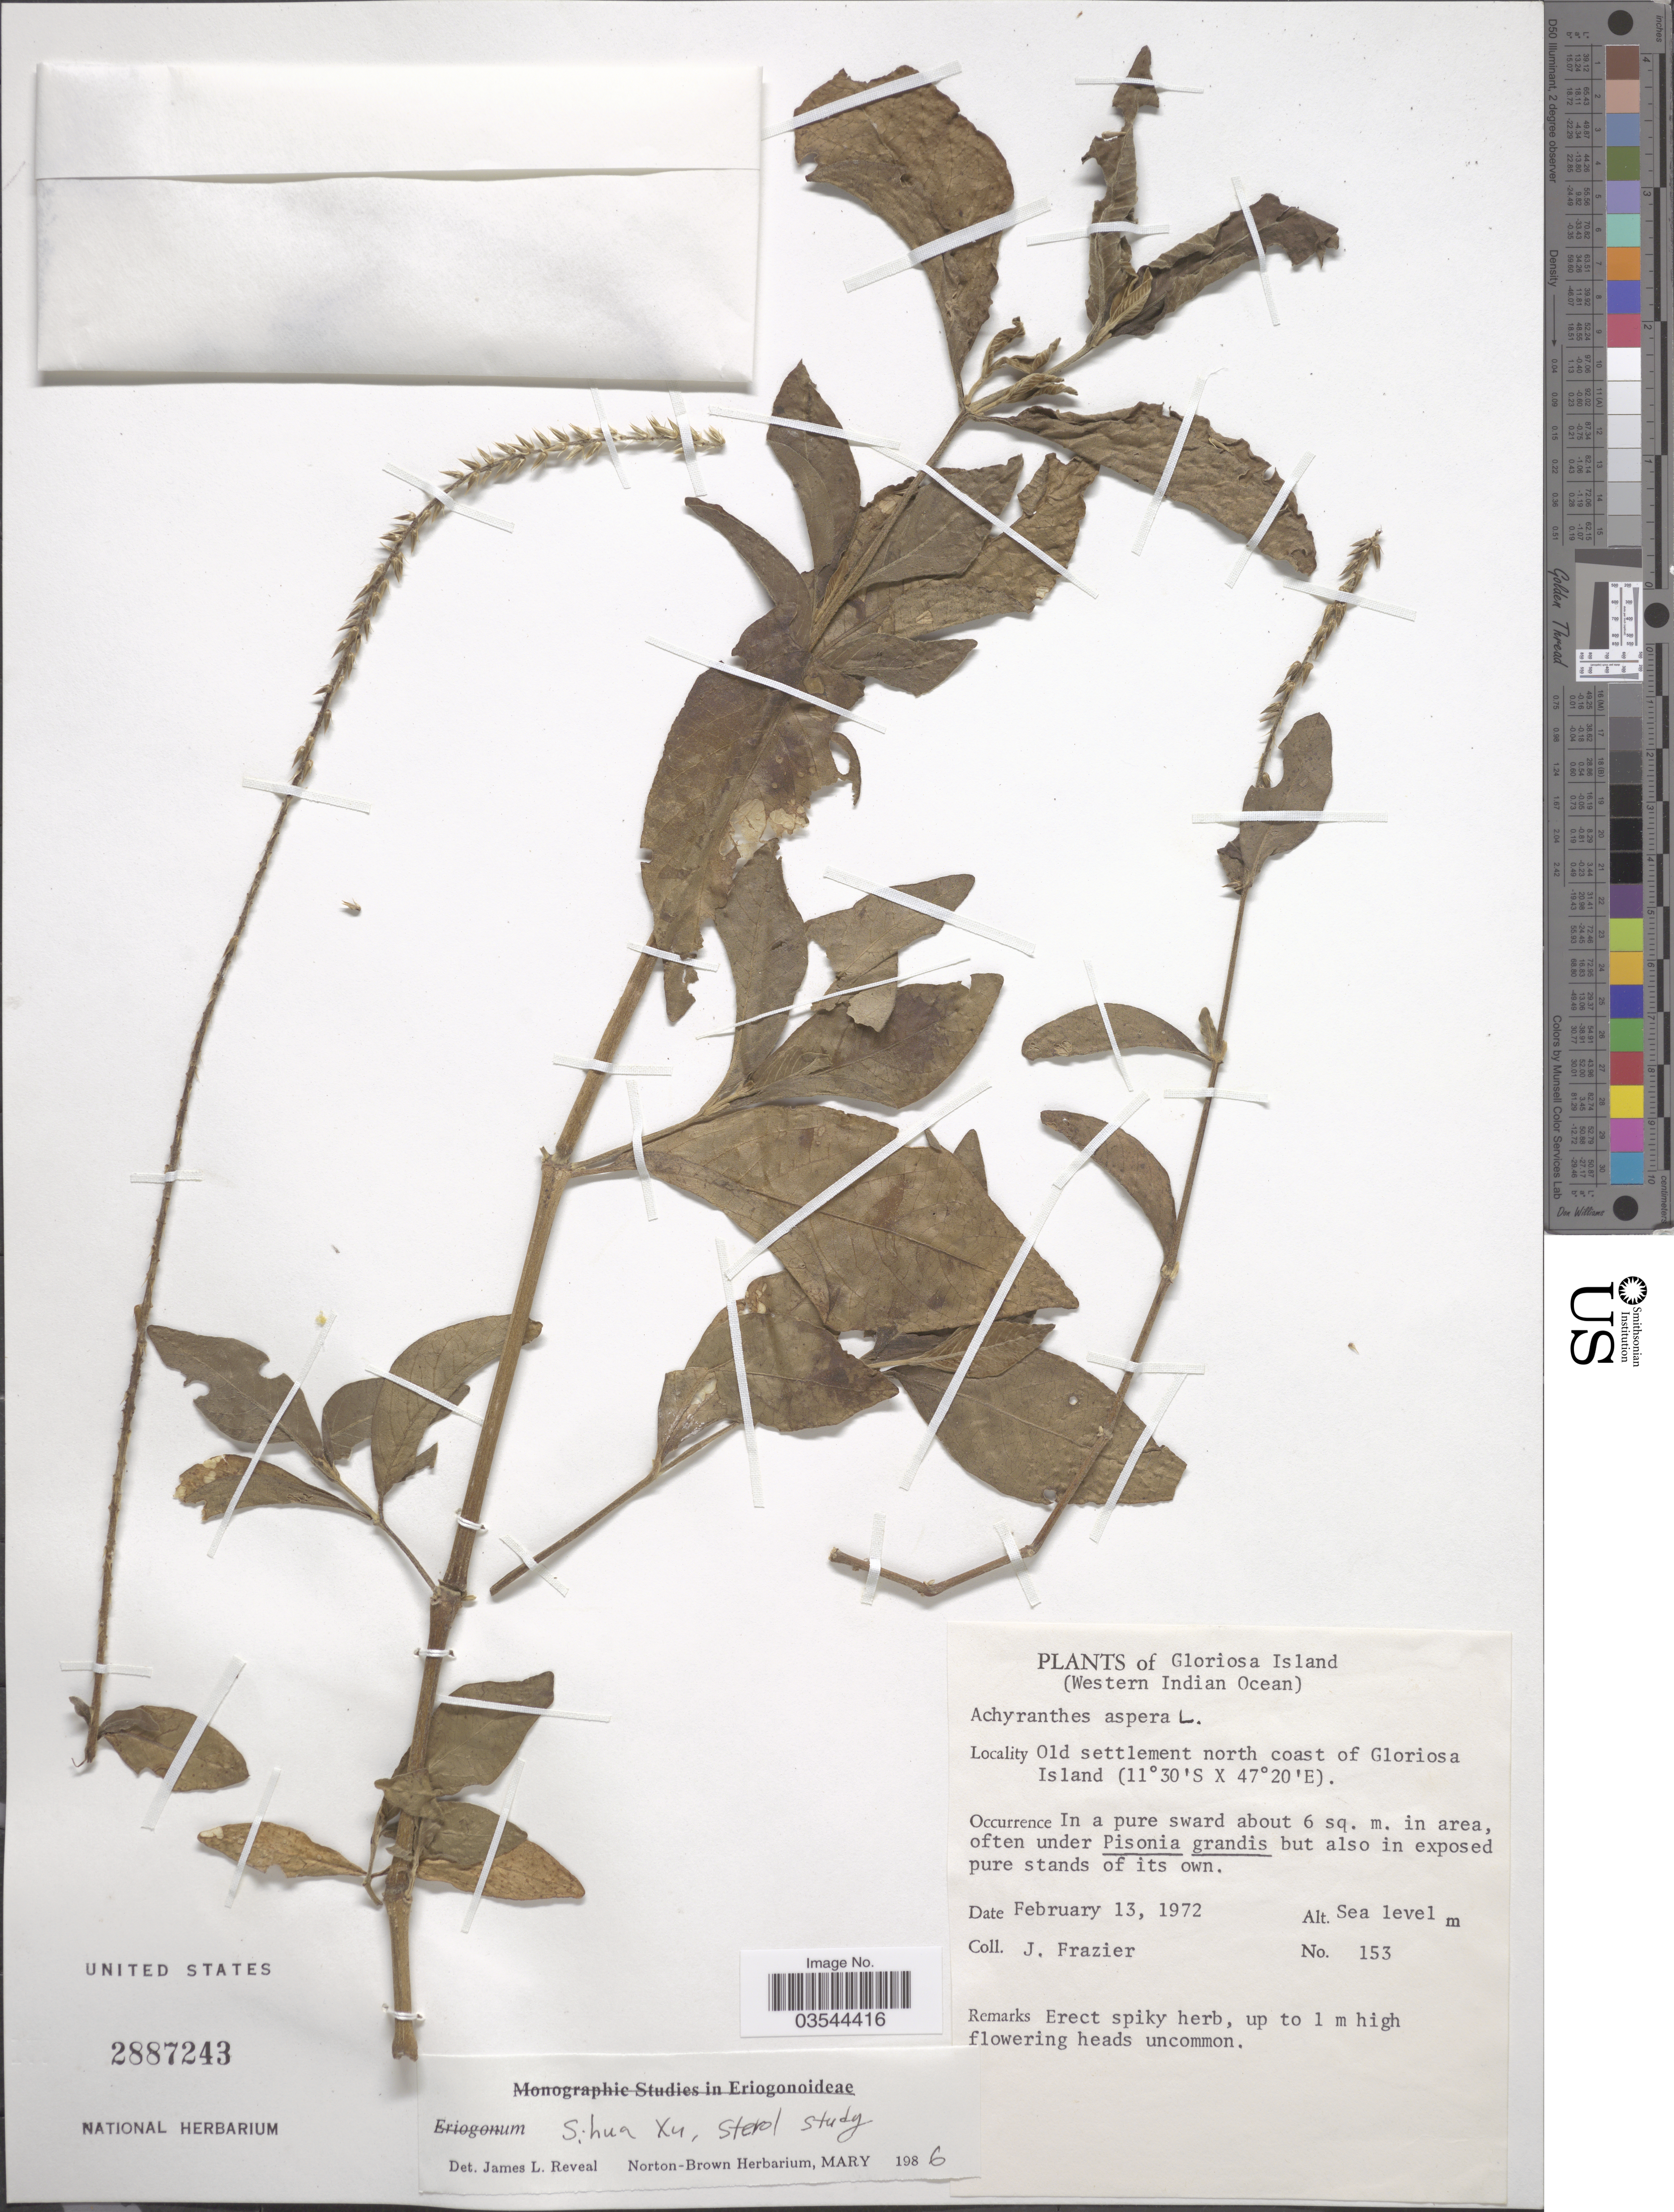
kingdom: Plantae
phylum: Tracheophyta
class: Magnoliopsida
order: Caryophyllales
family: Amaranthaceae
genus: Achyranthes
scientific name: Achyranthes aspera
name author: L.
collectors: J. Frazier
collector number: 153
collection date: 1972-02-13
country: French Southern Territories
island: Île Glorieuse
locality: Gloriosa Island. (Western Indian Ocean). Old settlement north coast of Gloriosa Island.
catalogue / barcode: US 2887243